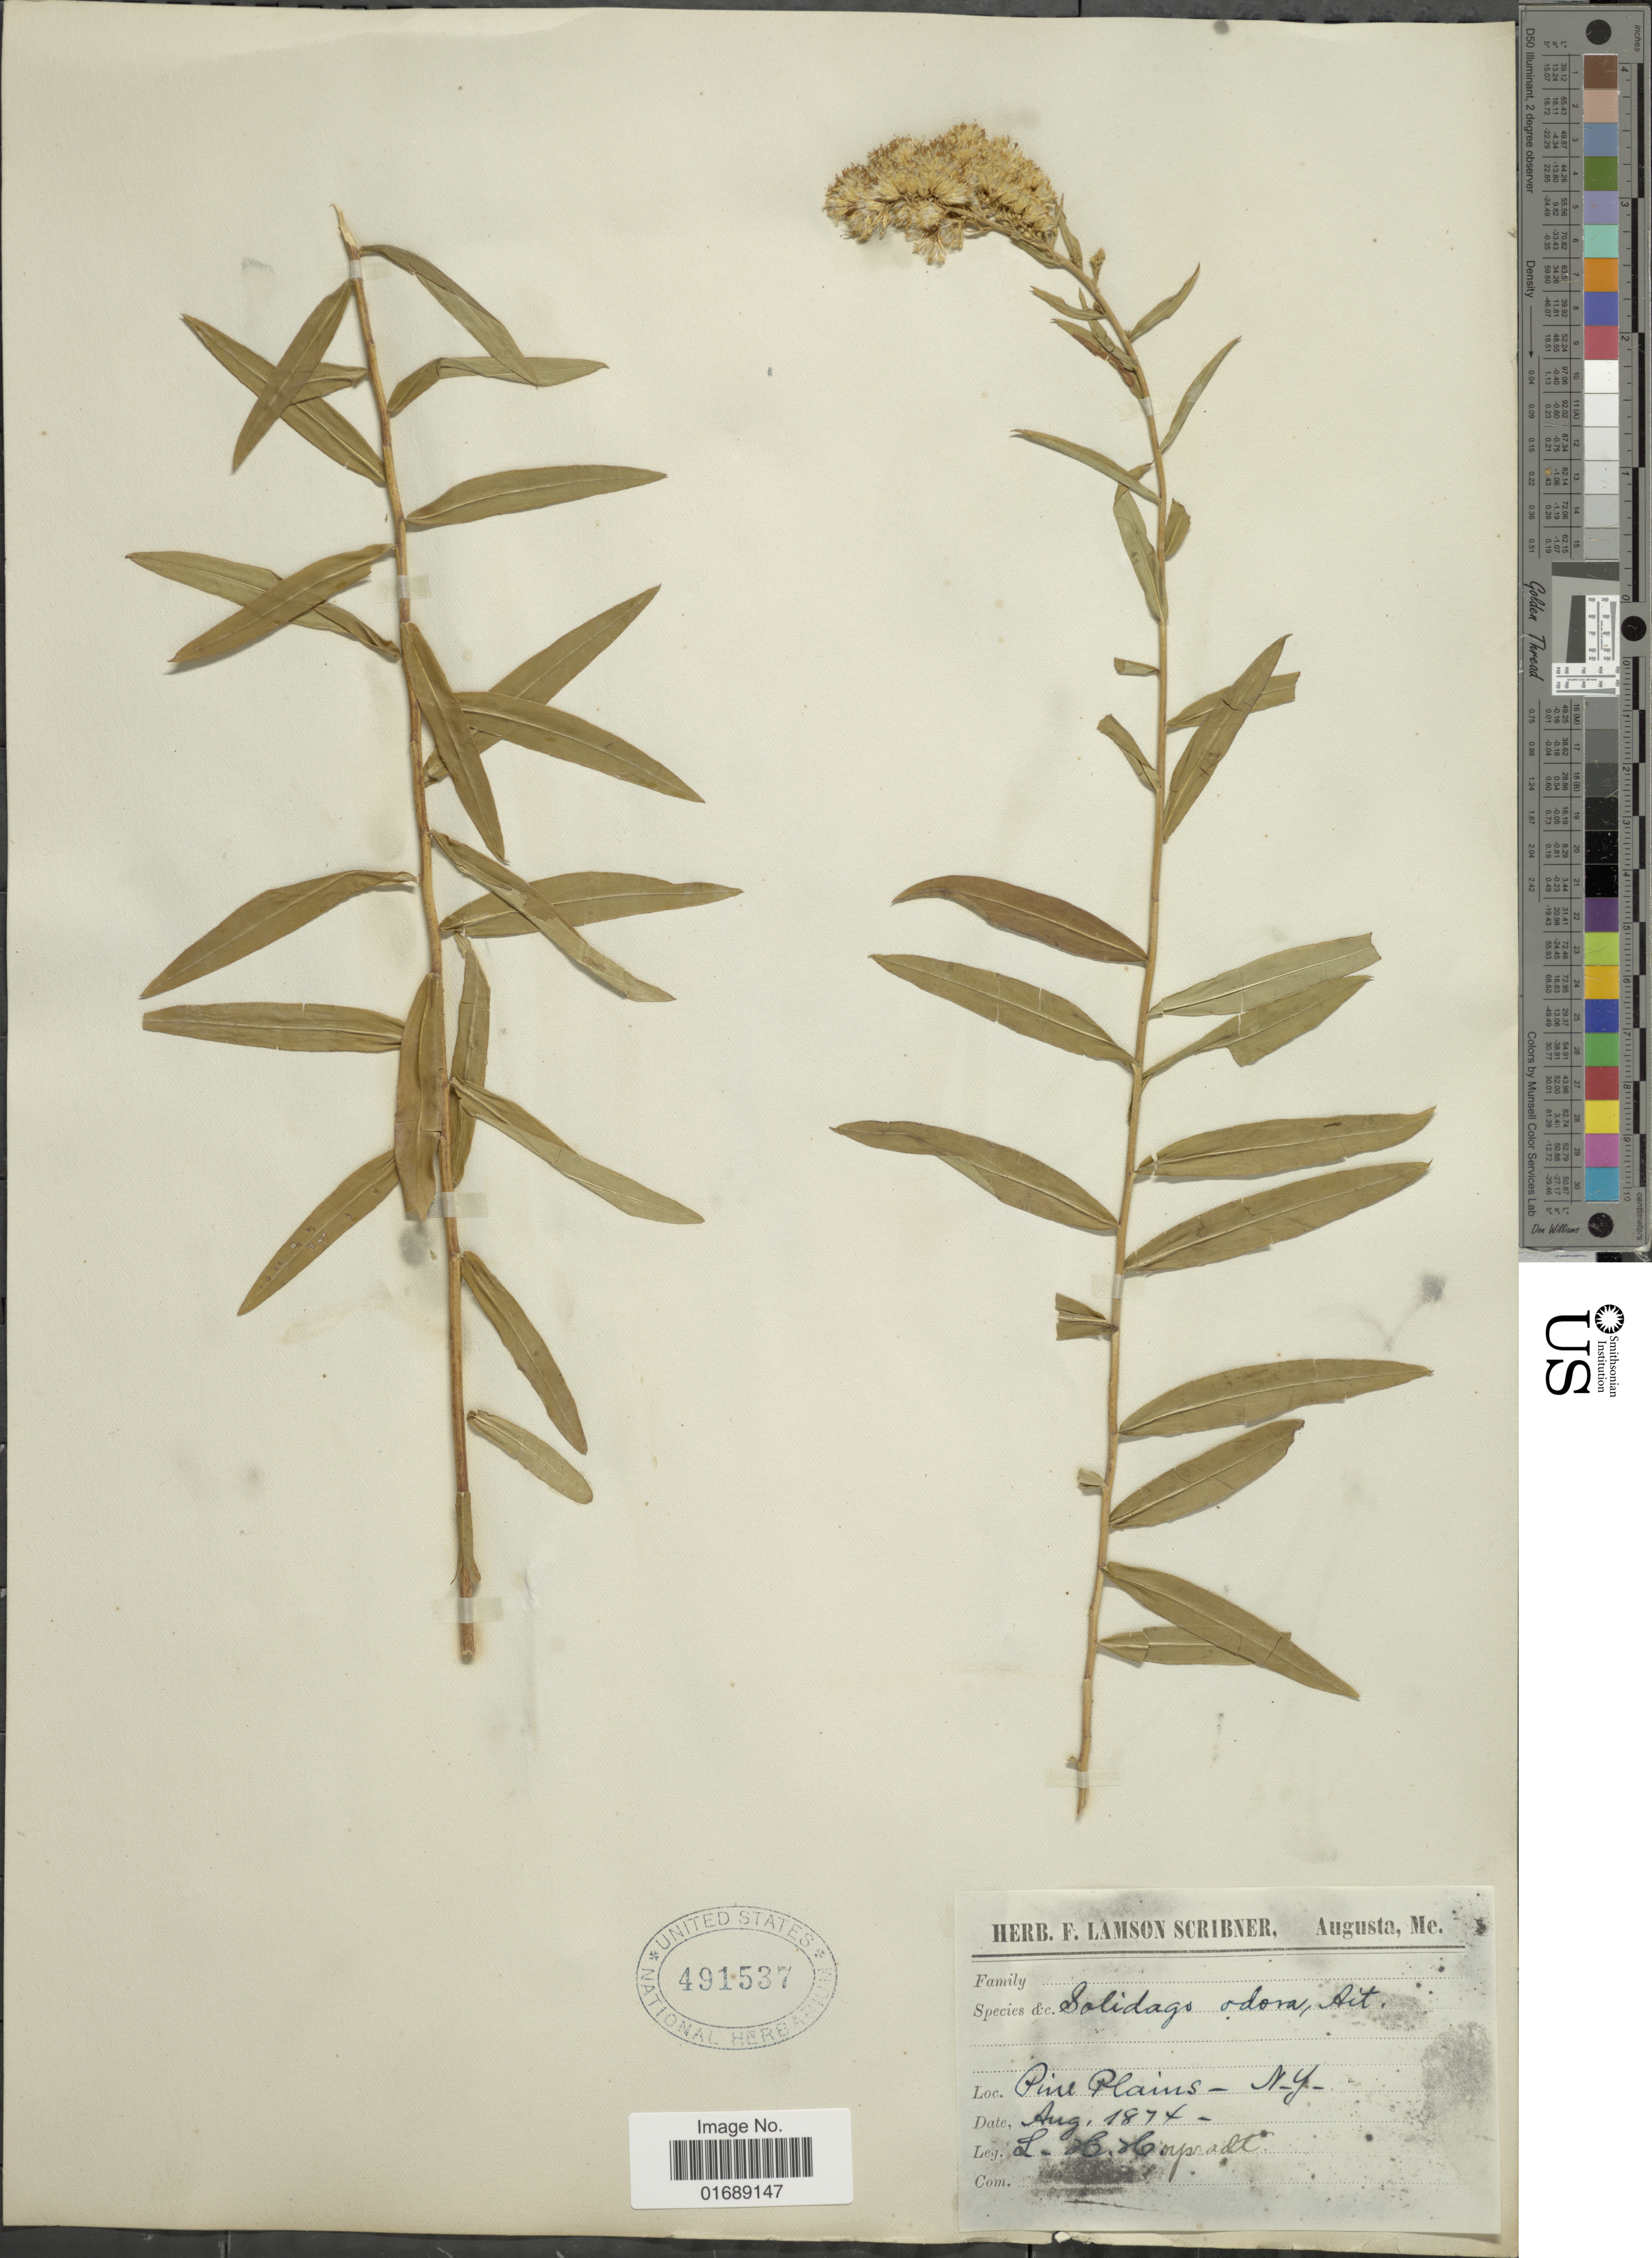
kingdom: Plantae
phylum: Tracheophyta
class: Magnoliopsida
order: Asterales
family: Asteraceae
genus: Solidago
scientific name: Solidago odora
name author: Aiton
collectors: L. Horpradt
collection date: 1894-08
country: United States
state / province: New York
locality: Pine Plains N.Y.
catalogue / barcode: US 491537